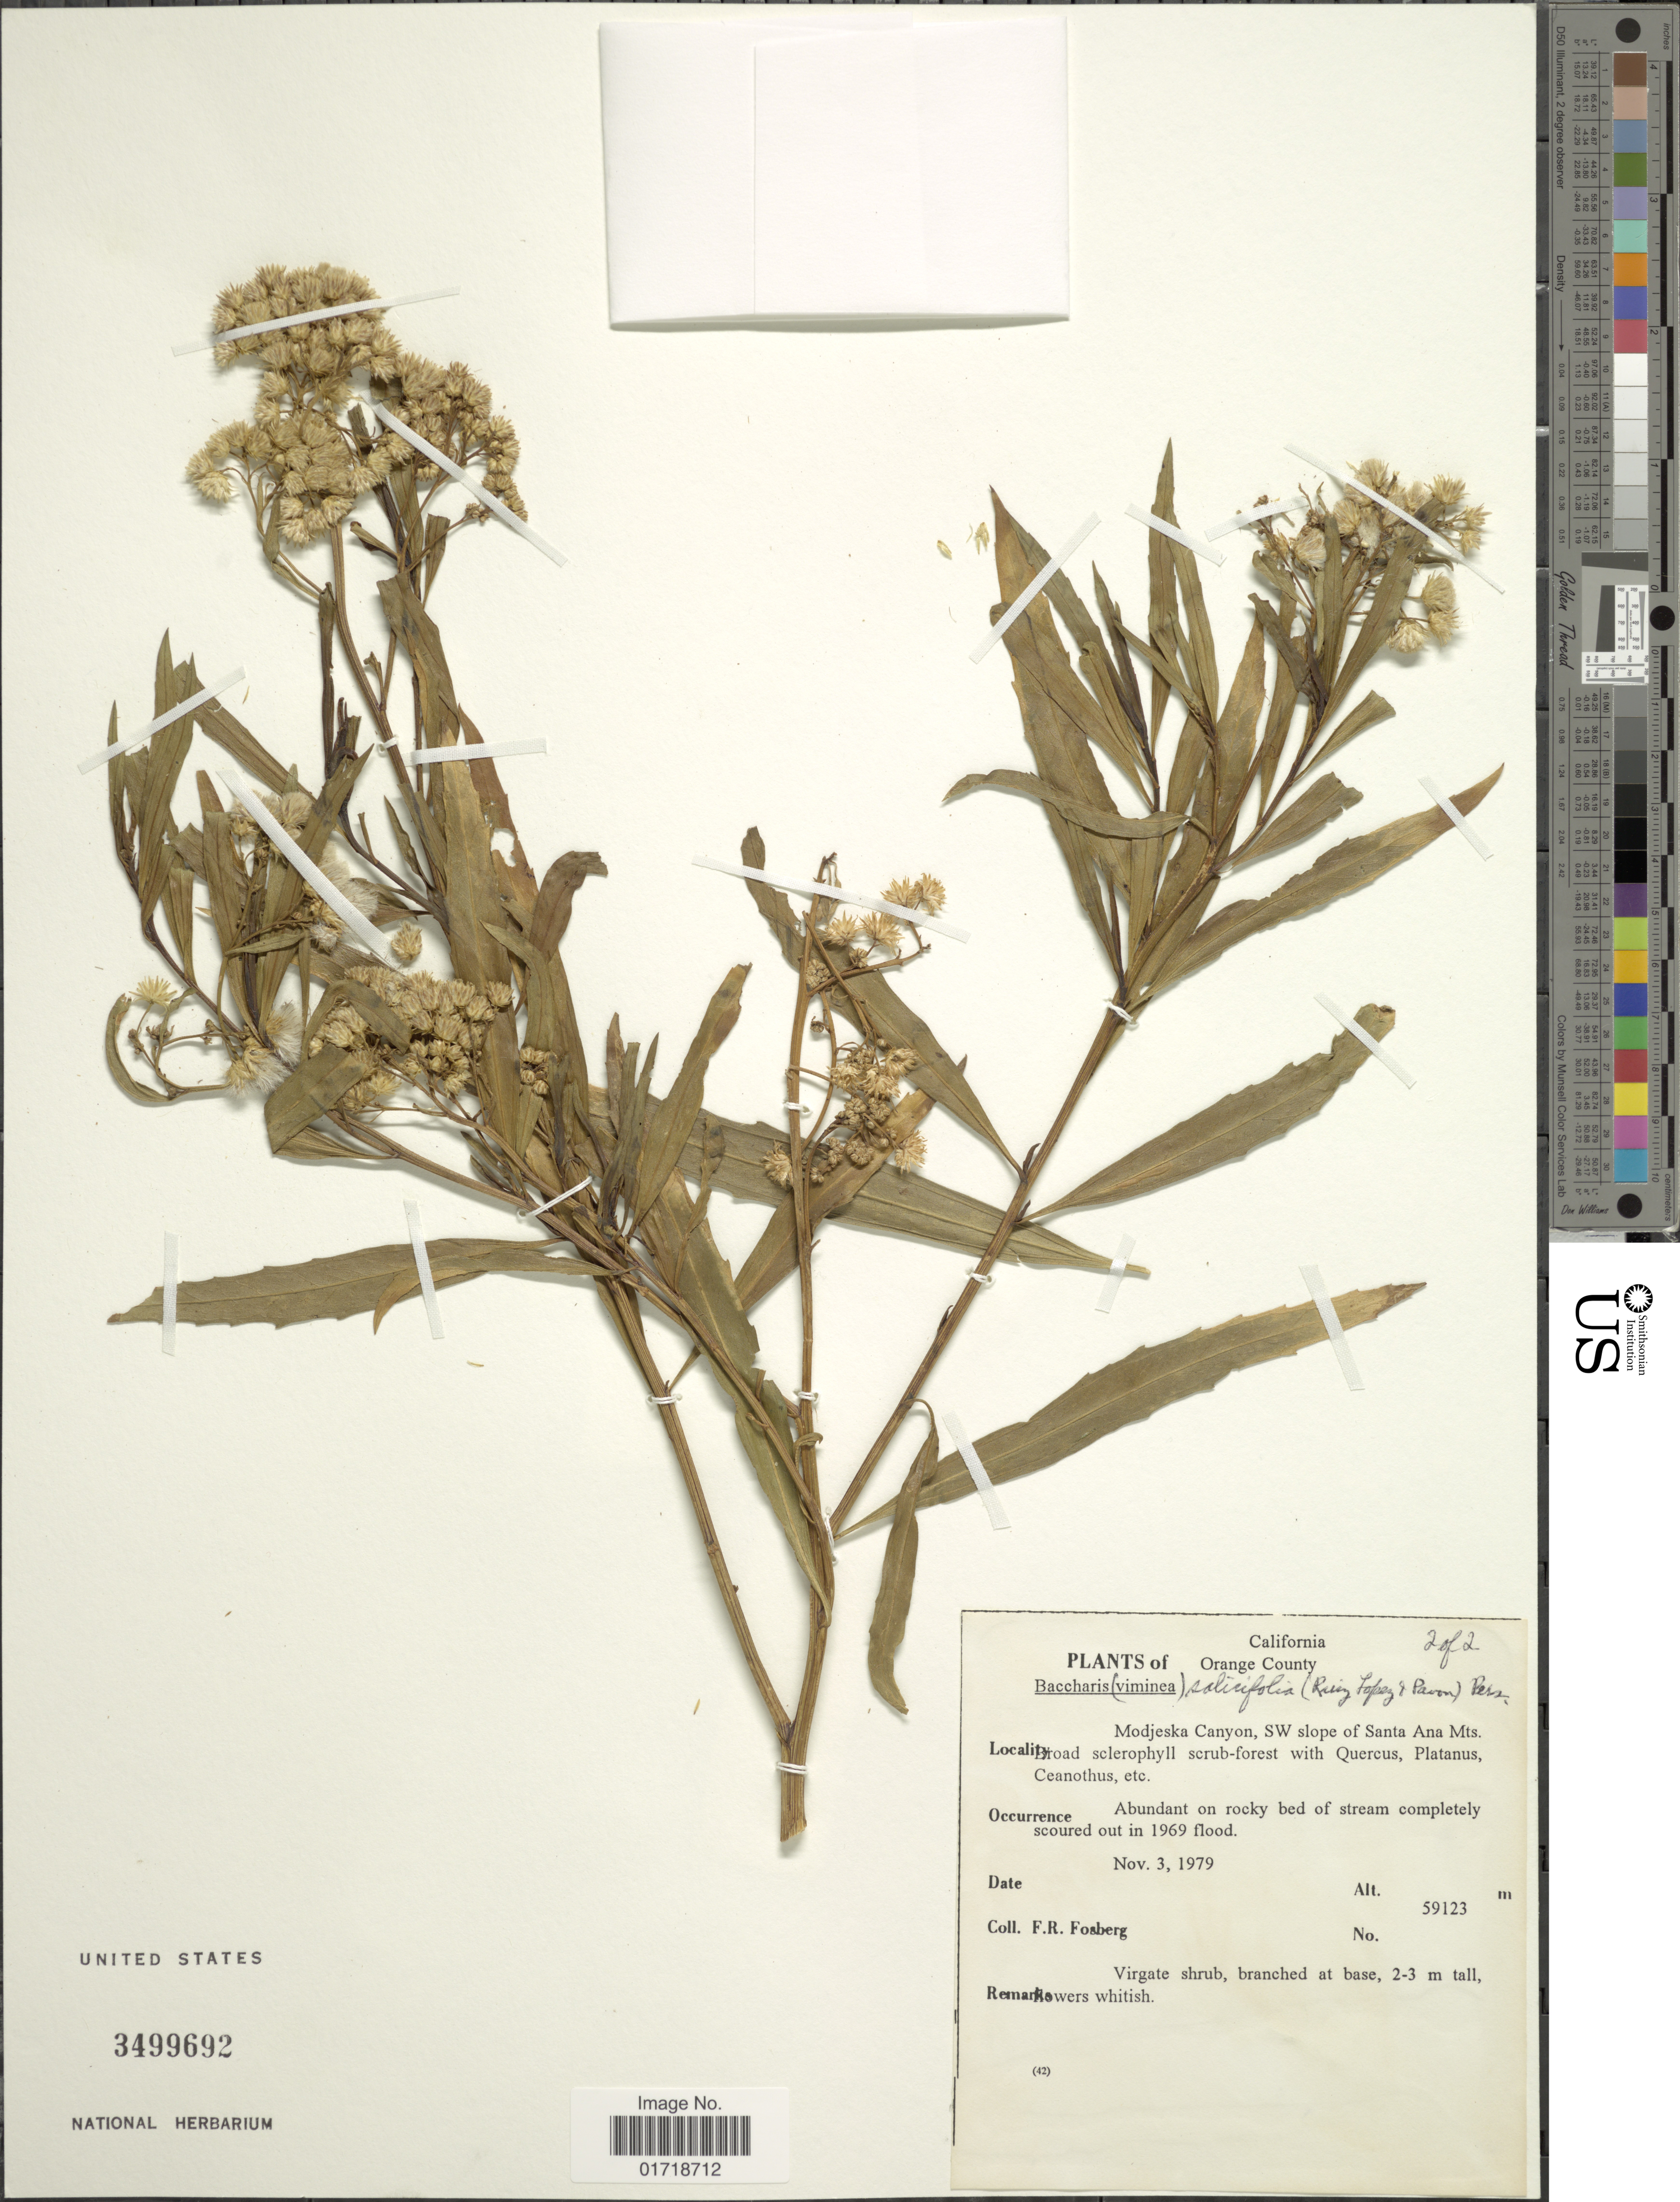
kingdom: Plantae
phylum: Tracheophyta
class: Magnoliopsida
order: Asterales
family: Asteraceae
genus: Baccharis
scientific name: Baccharis glutinosa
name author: Pers.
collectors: F. R. Fosberg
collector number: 59123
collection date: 1979-11-03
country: United States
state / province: California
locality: Modjeska Canyon, SW slope of Santa Ana Mts.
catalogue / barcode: US 3499692